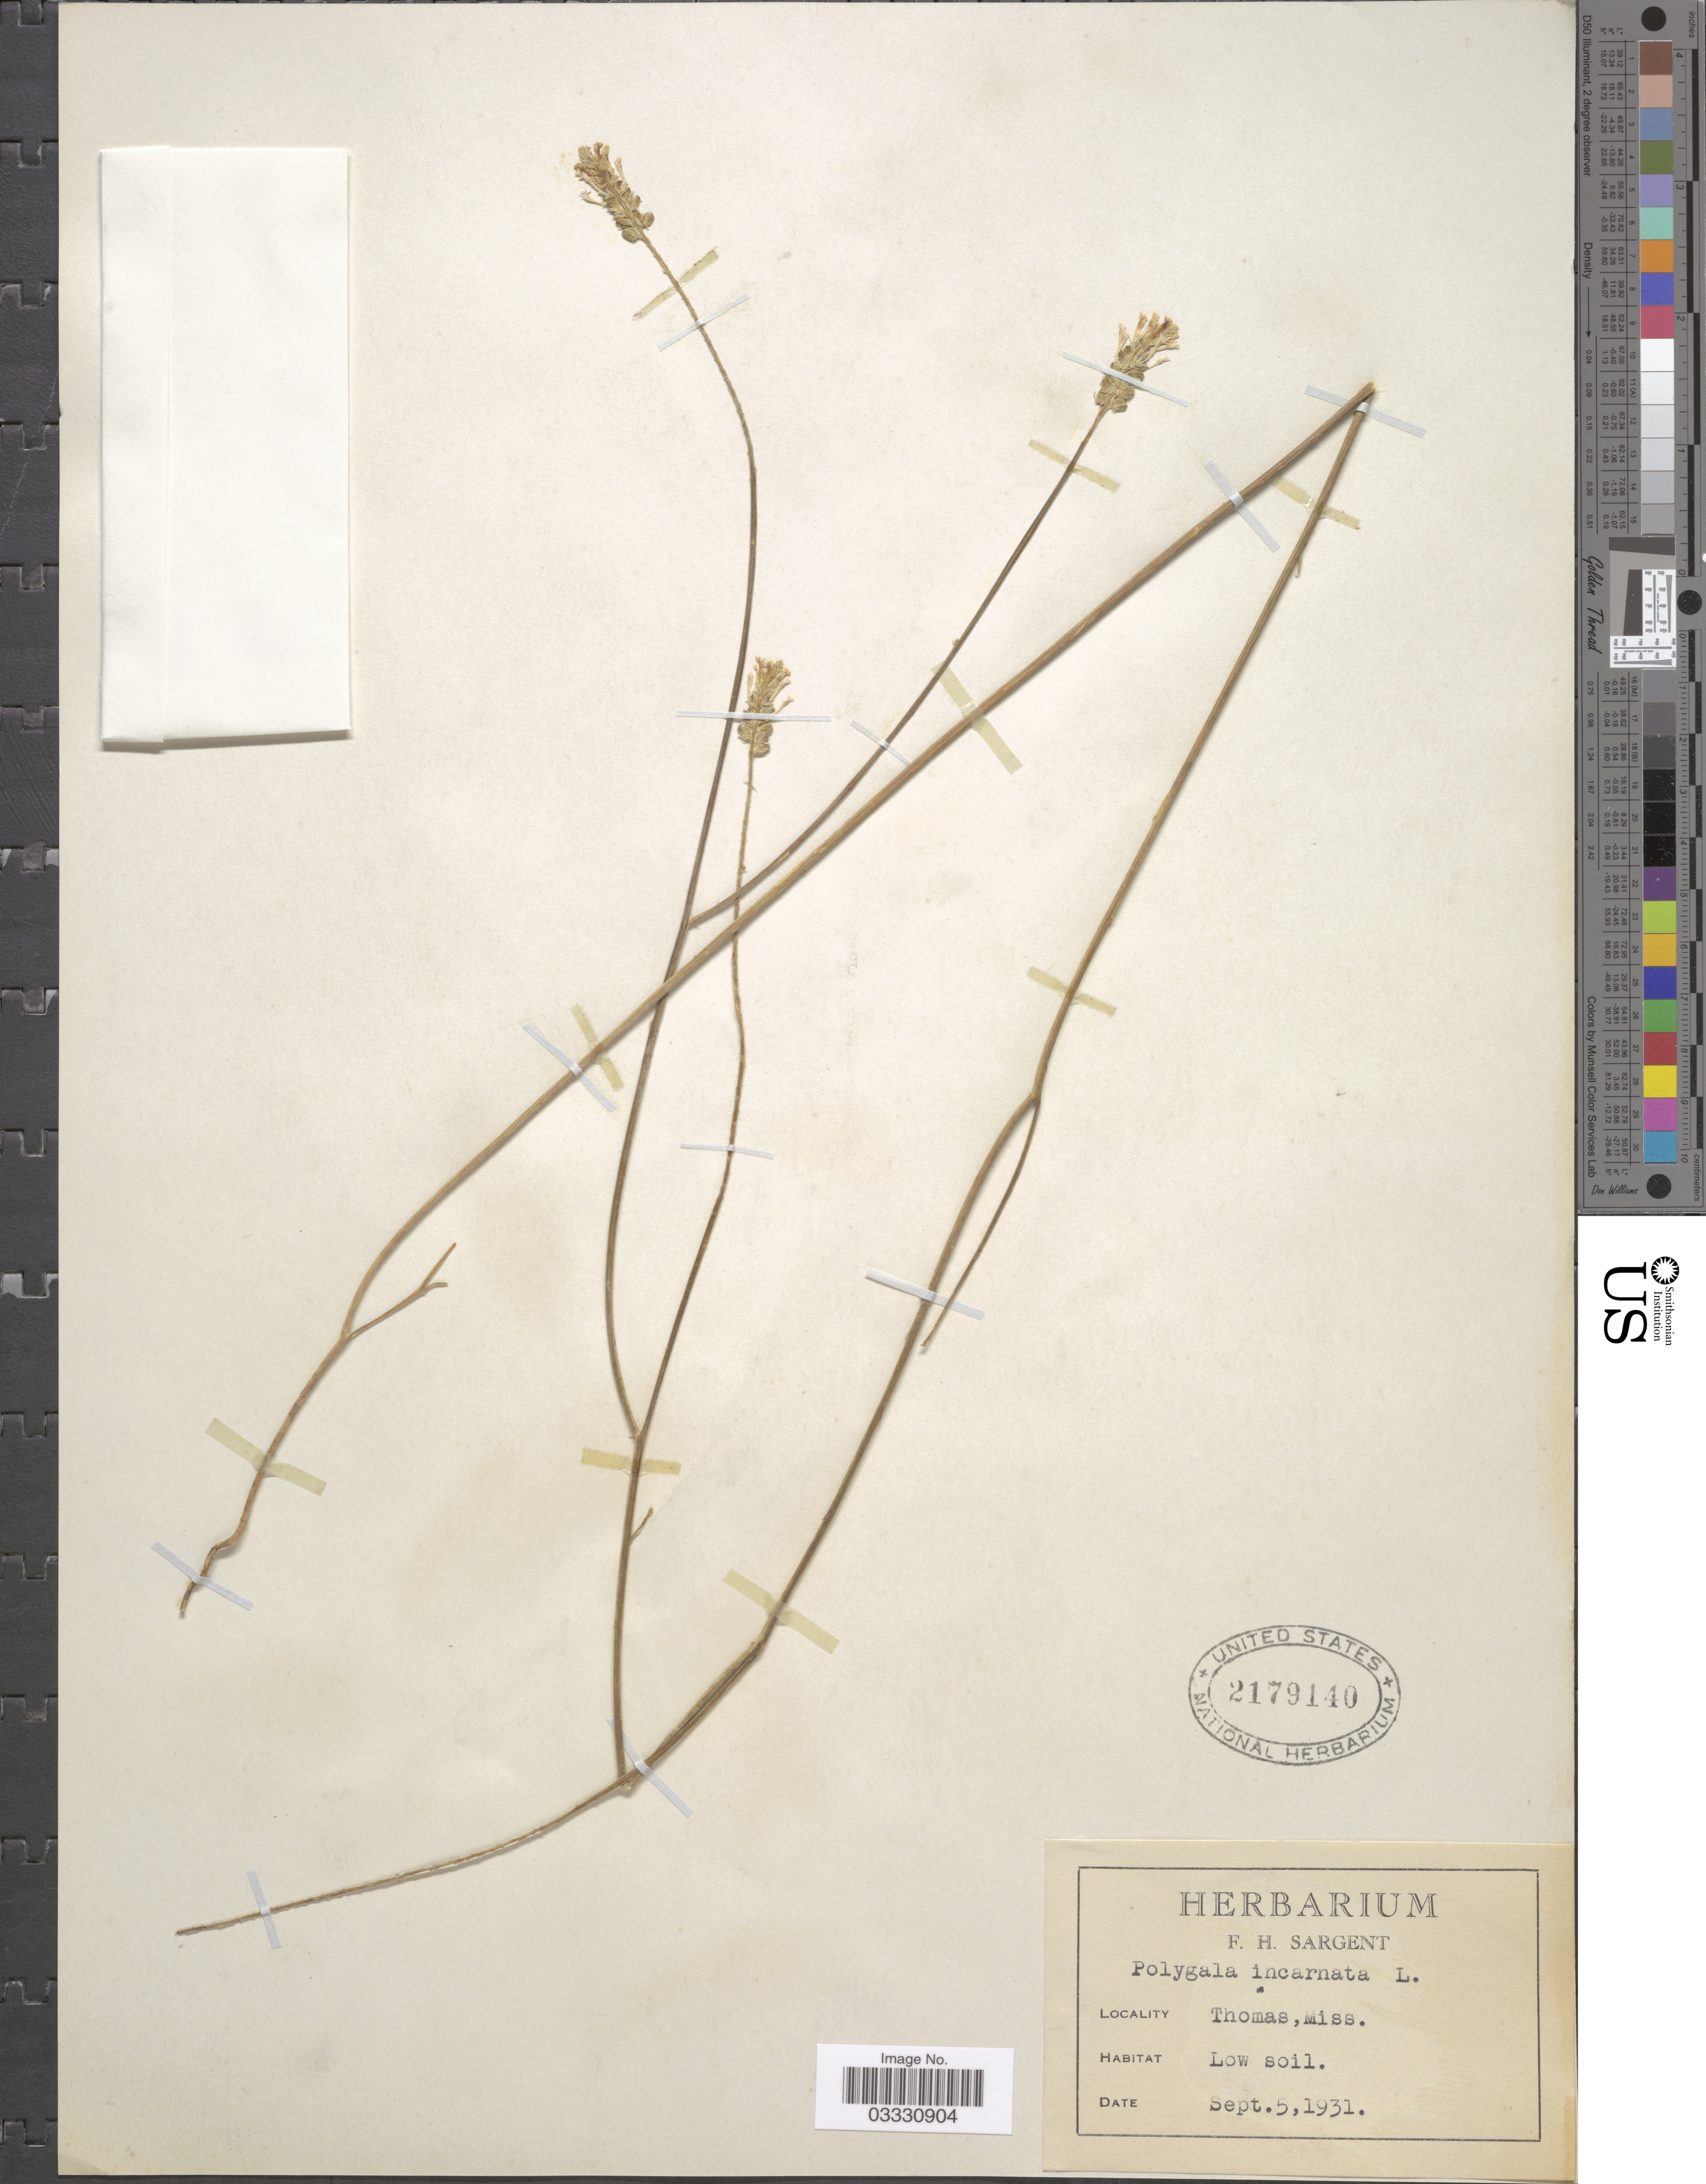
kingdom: Plantae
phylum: Tracheophyta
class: Magnoliopsida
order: Fabales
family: Polygalaceae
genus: Polygala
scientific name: Polygala incarnata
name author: L.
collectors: Ex herb. F. H. Sargent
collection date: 1931-09-05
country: United States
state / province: Mississippi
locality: Thomas.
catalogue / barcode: US 2179140